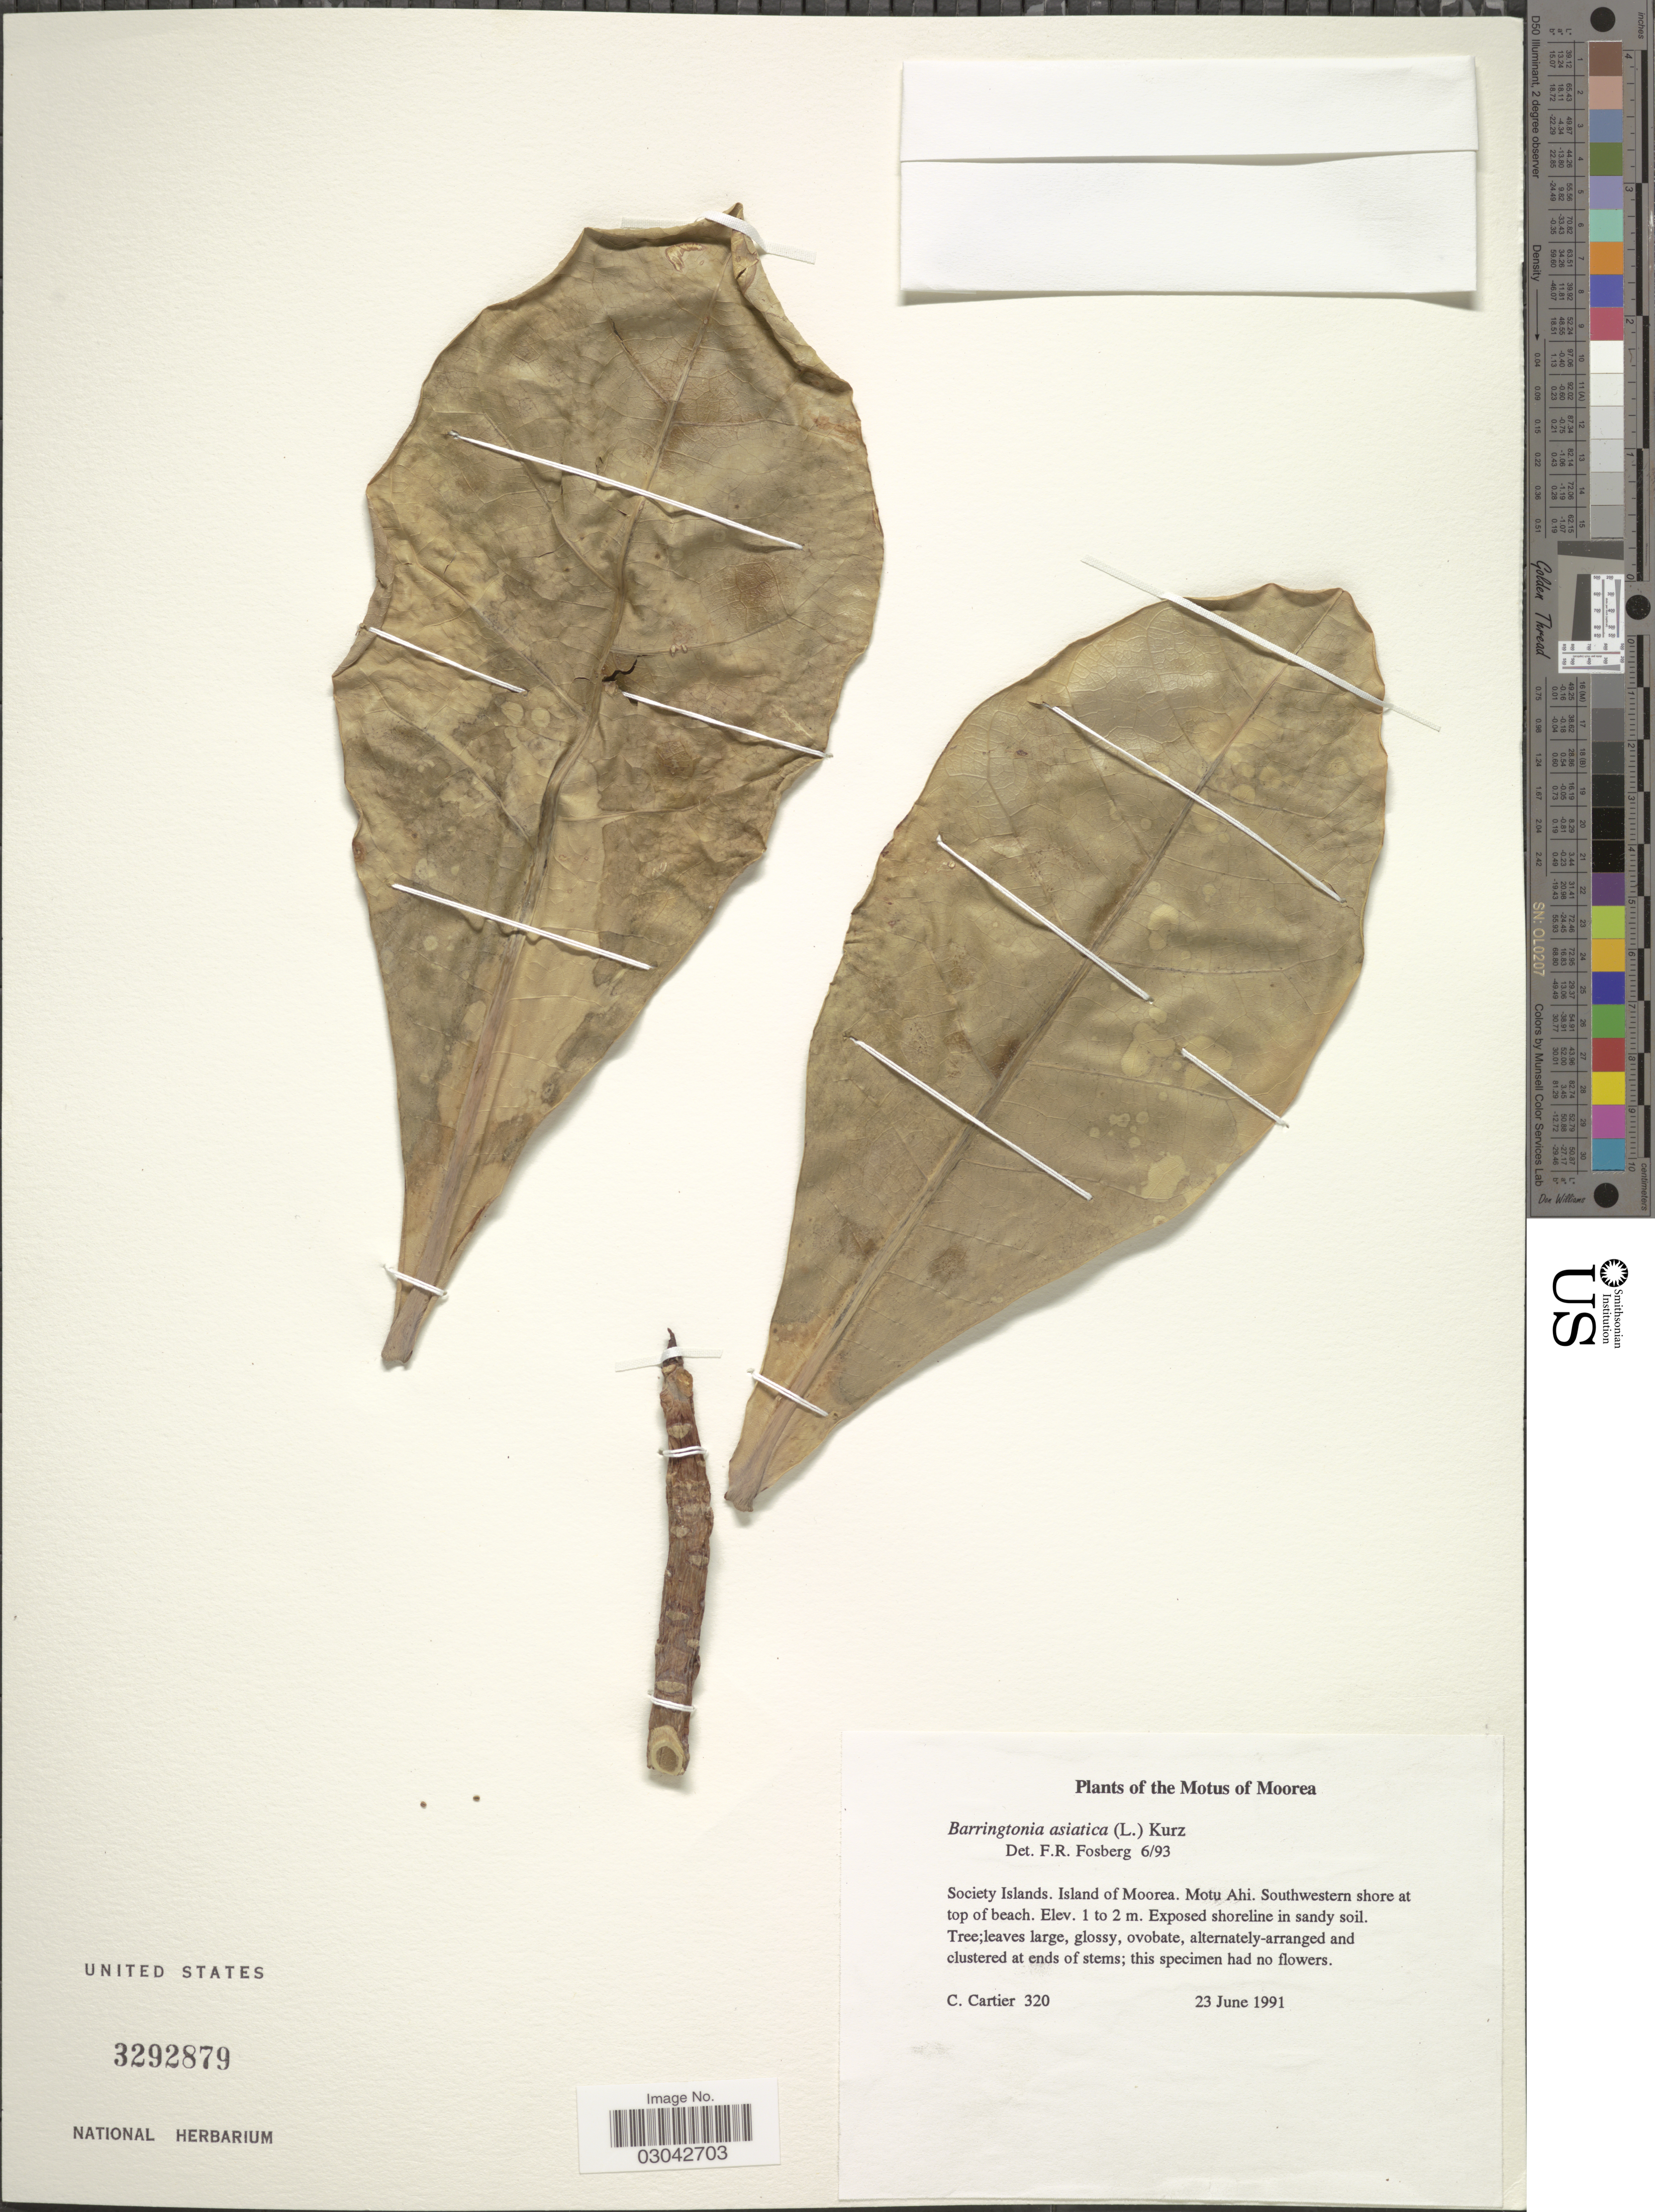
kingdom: Plantae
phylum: Tracheophyta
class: Magnoliopsida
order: Ericales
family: Lecythidaceae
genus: Barringtonia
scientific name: Barringtonia asiatica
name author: (L.) Kurz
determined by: Fosberg, F. R.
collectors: C. Cartier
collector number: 320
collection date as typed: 23 Jun 1991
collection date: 1991-06-23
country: French Polynesia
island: Moorea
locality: Southwest shore back of beach, Ahi [Society Is.]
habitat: Exposed shoreline in sandy soil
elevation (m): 1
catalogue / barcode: US 3292879